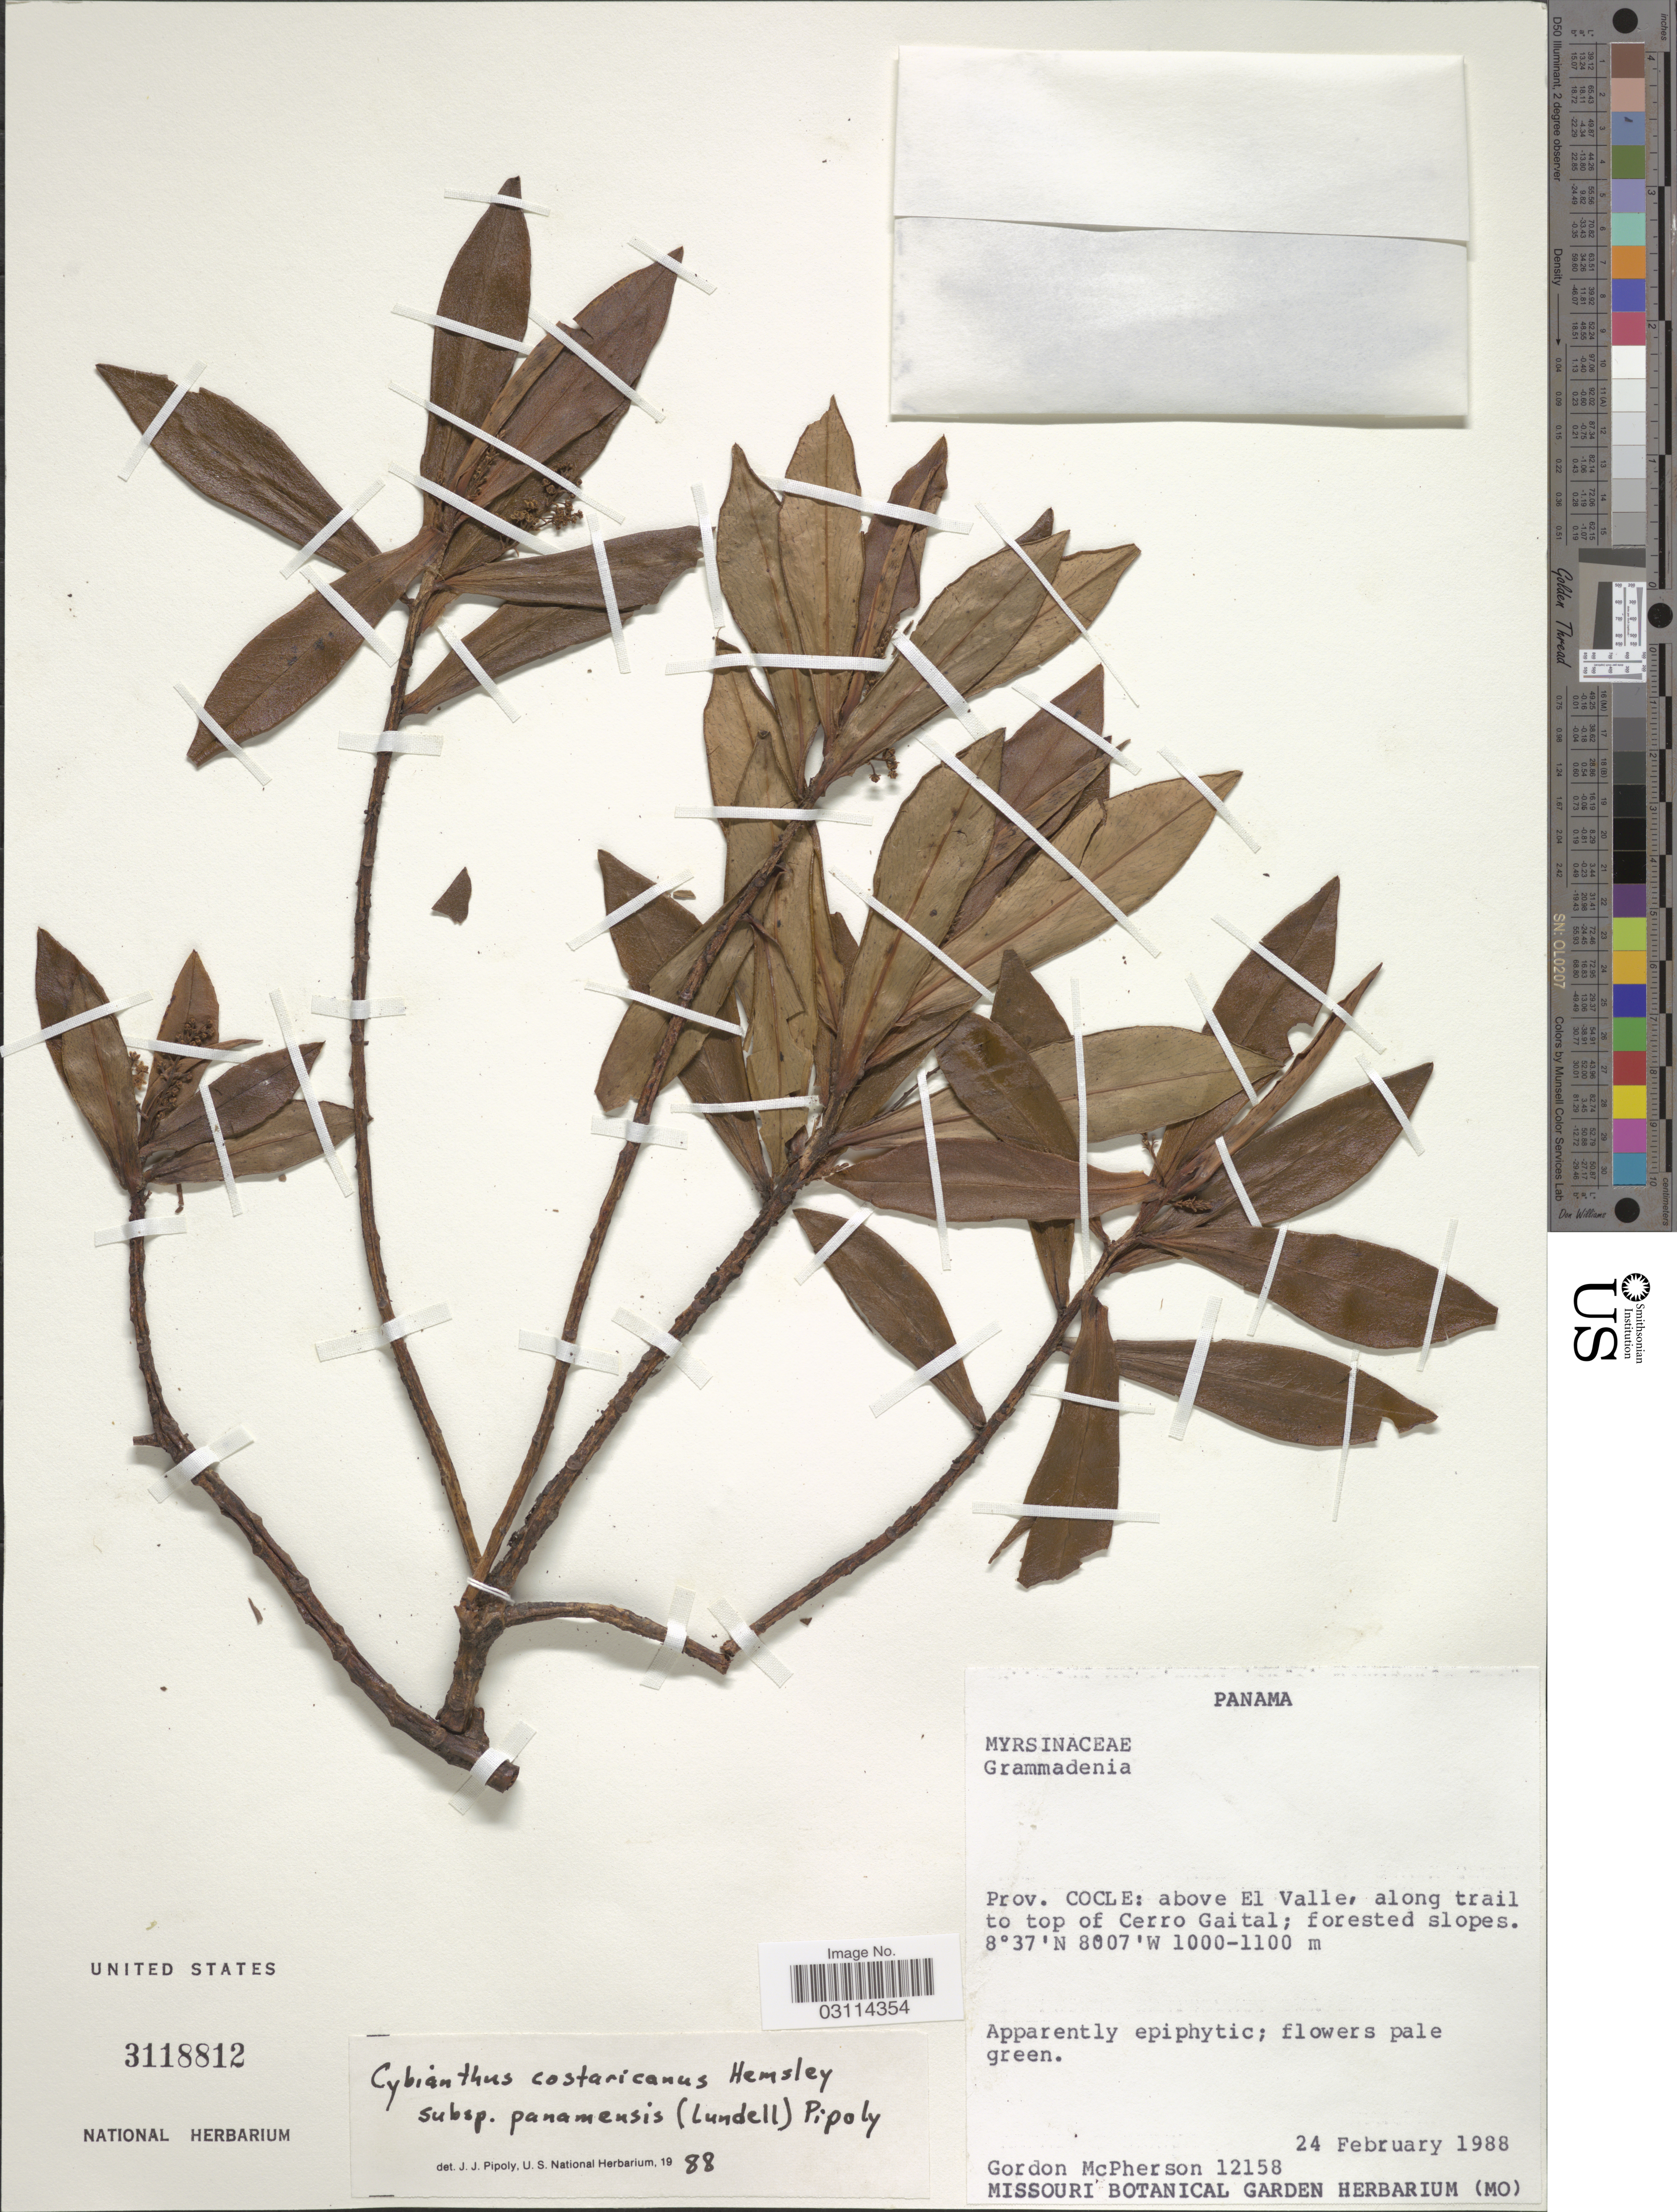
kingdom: Plantae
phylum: Tracheophyta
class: Magnoliopsida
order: Ericales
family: Primulaceae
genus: Cybianthus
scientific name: Cybianthus costaricanus subsp. panamensis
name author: (Lundell) Pipoly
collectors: G. McPherson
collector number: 12158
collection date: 1988-02-24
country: Panama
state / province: Coclé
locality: Above El Valle, along trail to top of Cerro Gaital.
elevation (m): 1000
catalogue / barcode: US 3118812